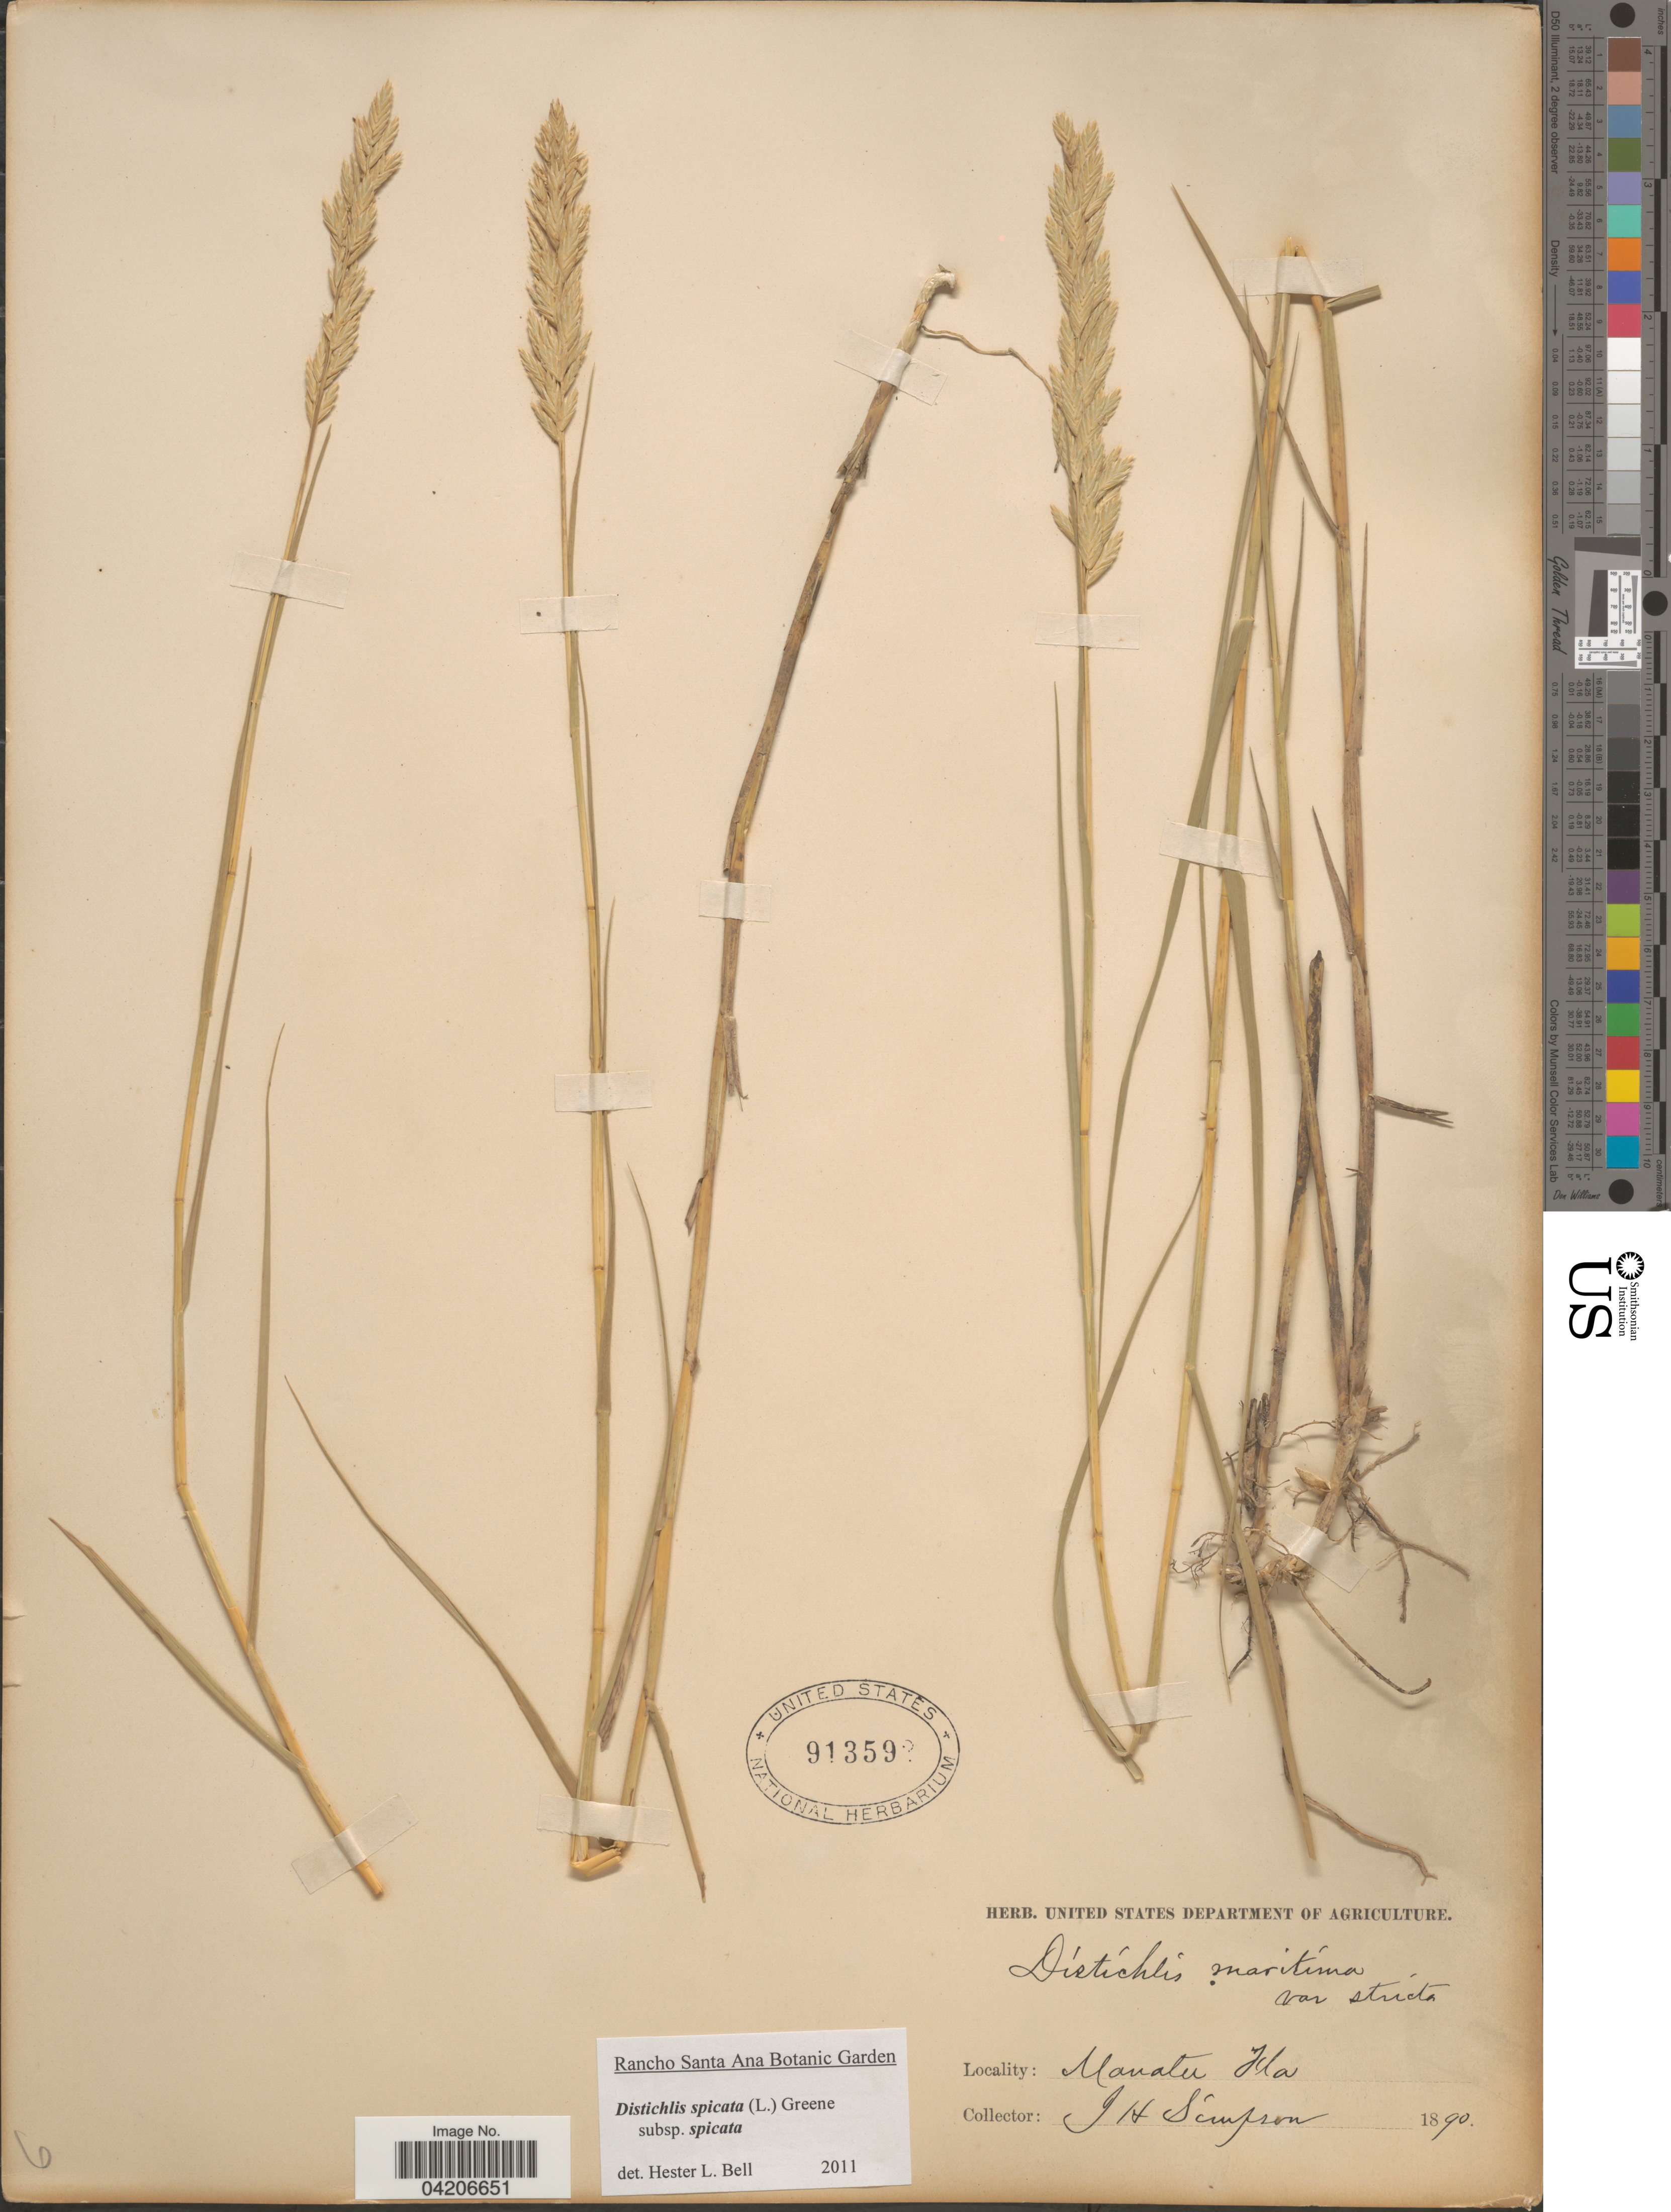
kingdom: Plantae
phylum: Tracheophyta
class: Liliopsida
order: Poales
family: Poaceae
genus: Distichlis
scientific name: Distichlis spicata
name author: (L.) Greene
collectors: J. H. Simpson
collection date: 1890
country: United States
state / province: Florida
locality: Manatee.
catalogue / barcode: US 913592